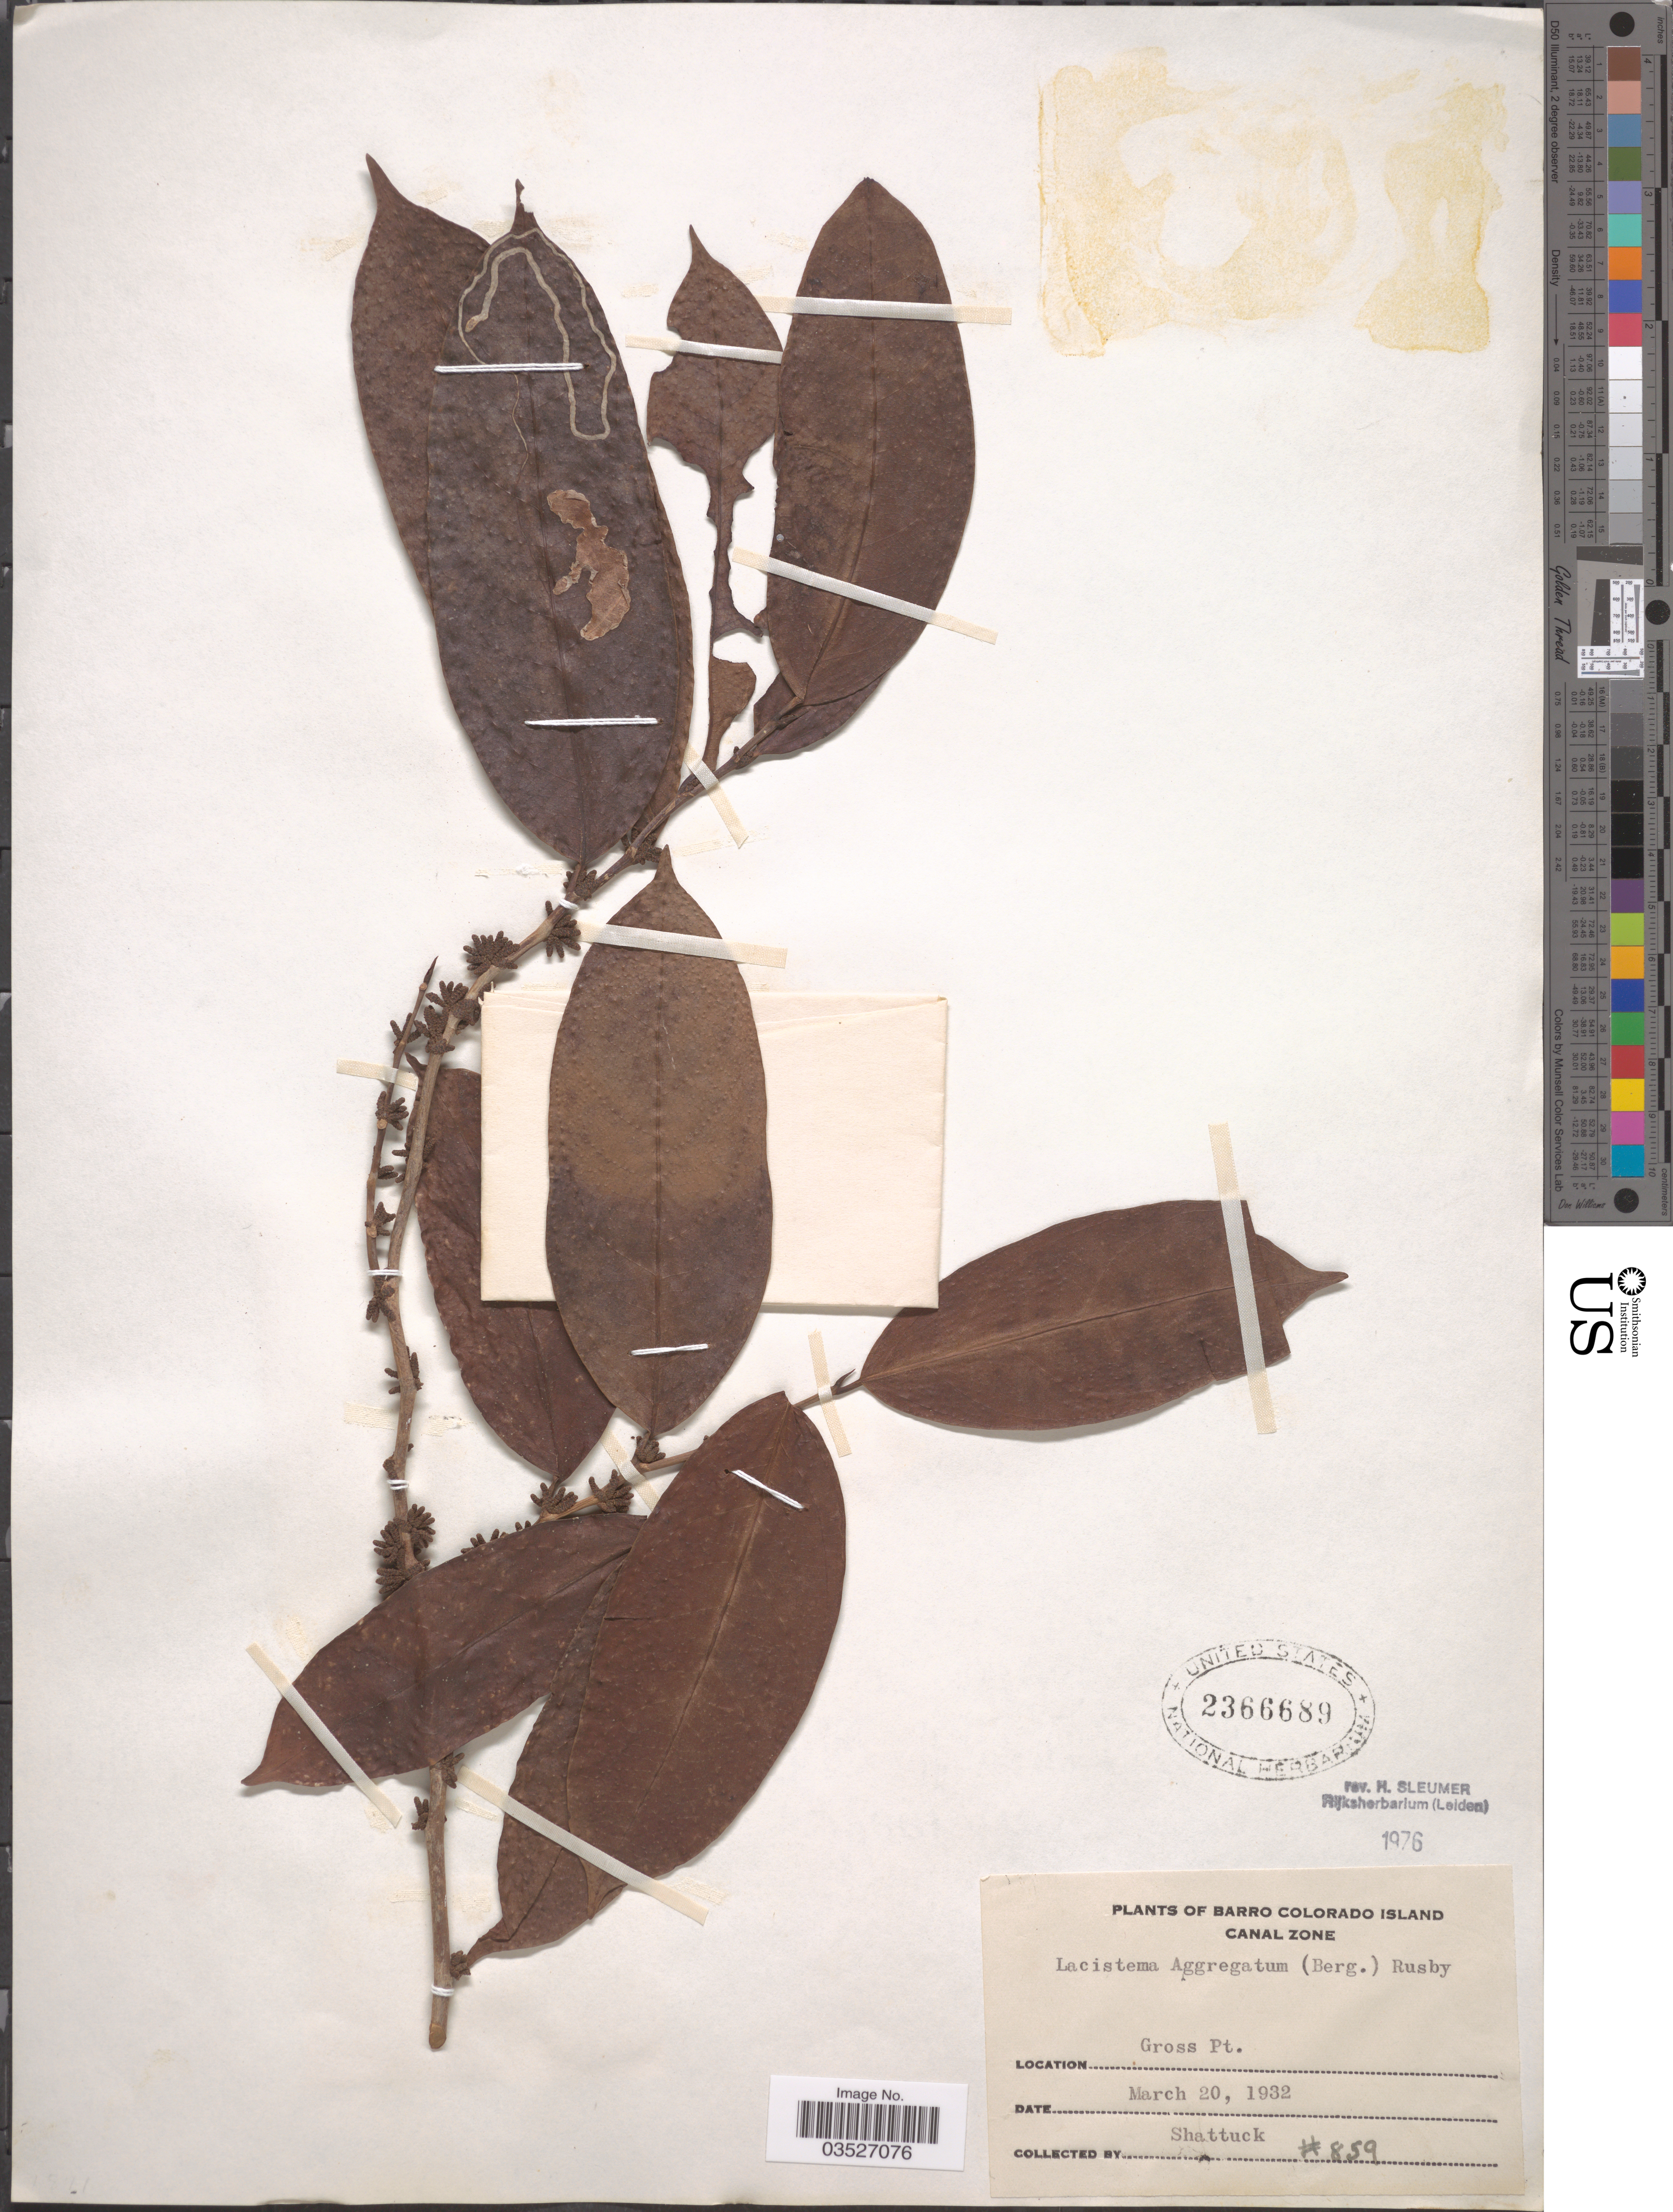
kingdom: Plantae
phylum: Tracheophyta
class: Magnoliopsida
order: Malpighiales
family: Lacistemataceae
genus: Lacistema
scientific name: Lacistema aggregatum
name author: (P.J. Bergius) Rusby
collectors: Shattuck, --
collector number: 859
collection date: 1932-03-20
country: Panama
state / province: Panamá Oeste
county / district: Canal Zone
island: Barro Colorado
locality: Barro Colorado Island. Canal Zone. Gross Pt.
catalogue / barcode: US 2366689